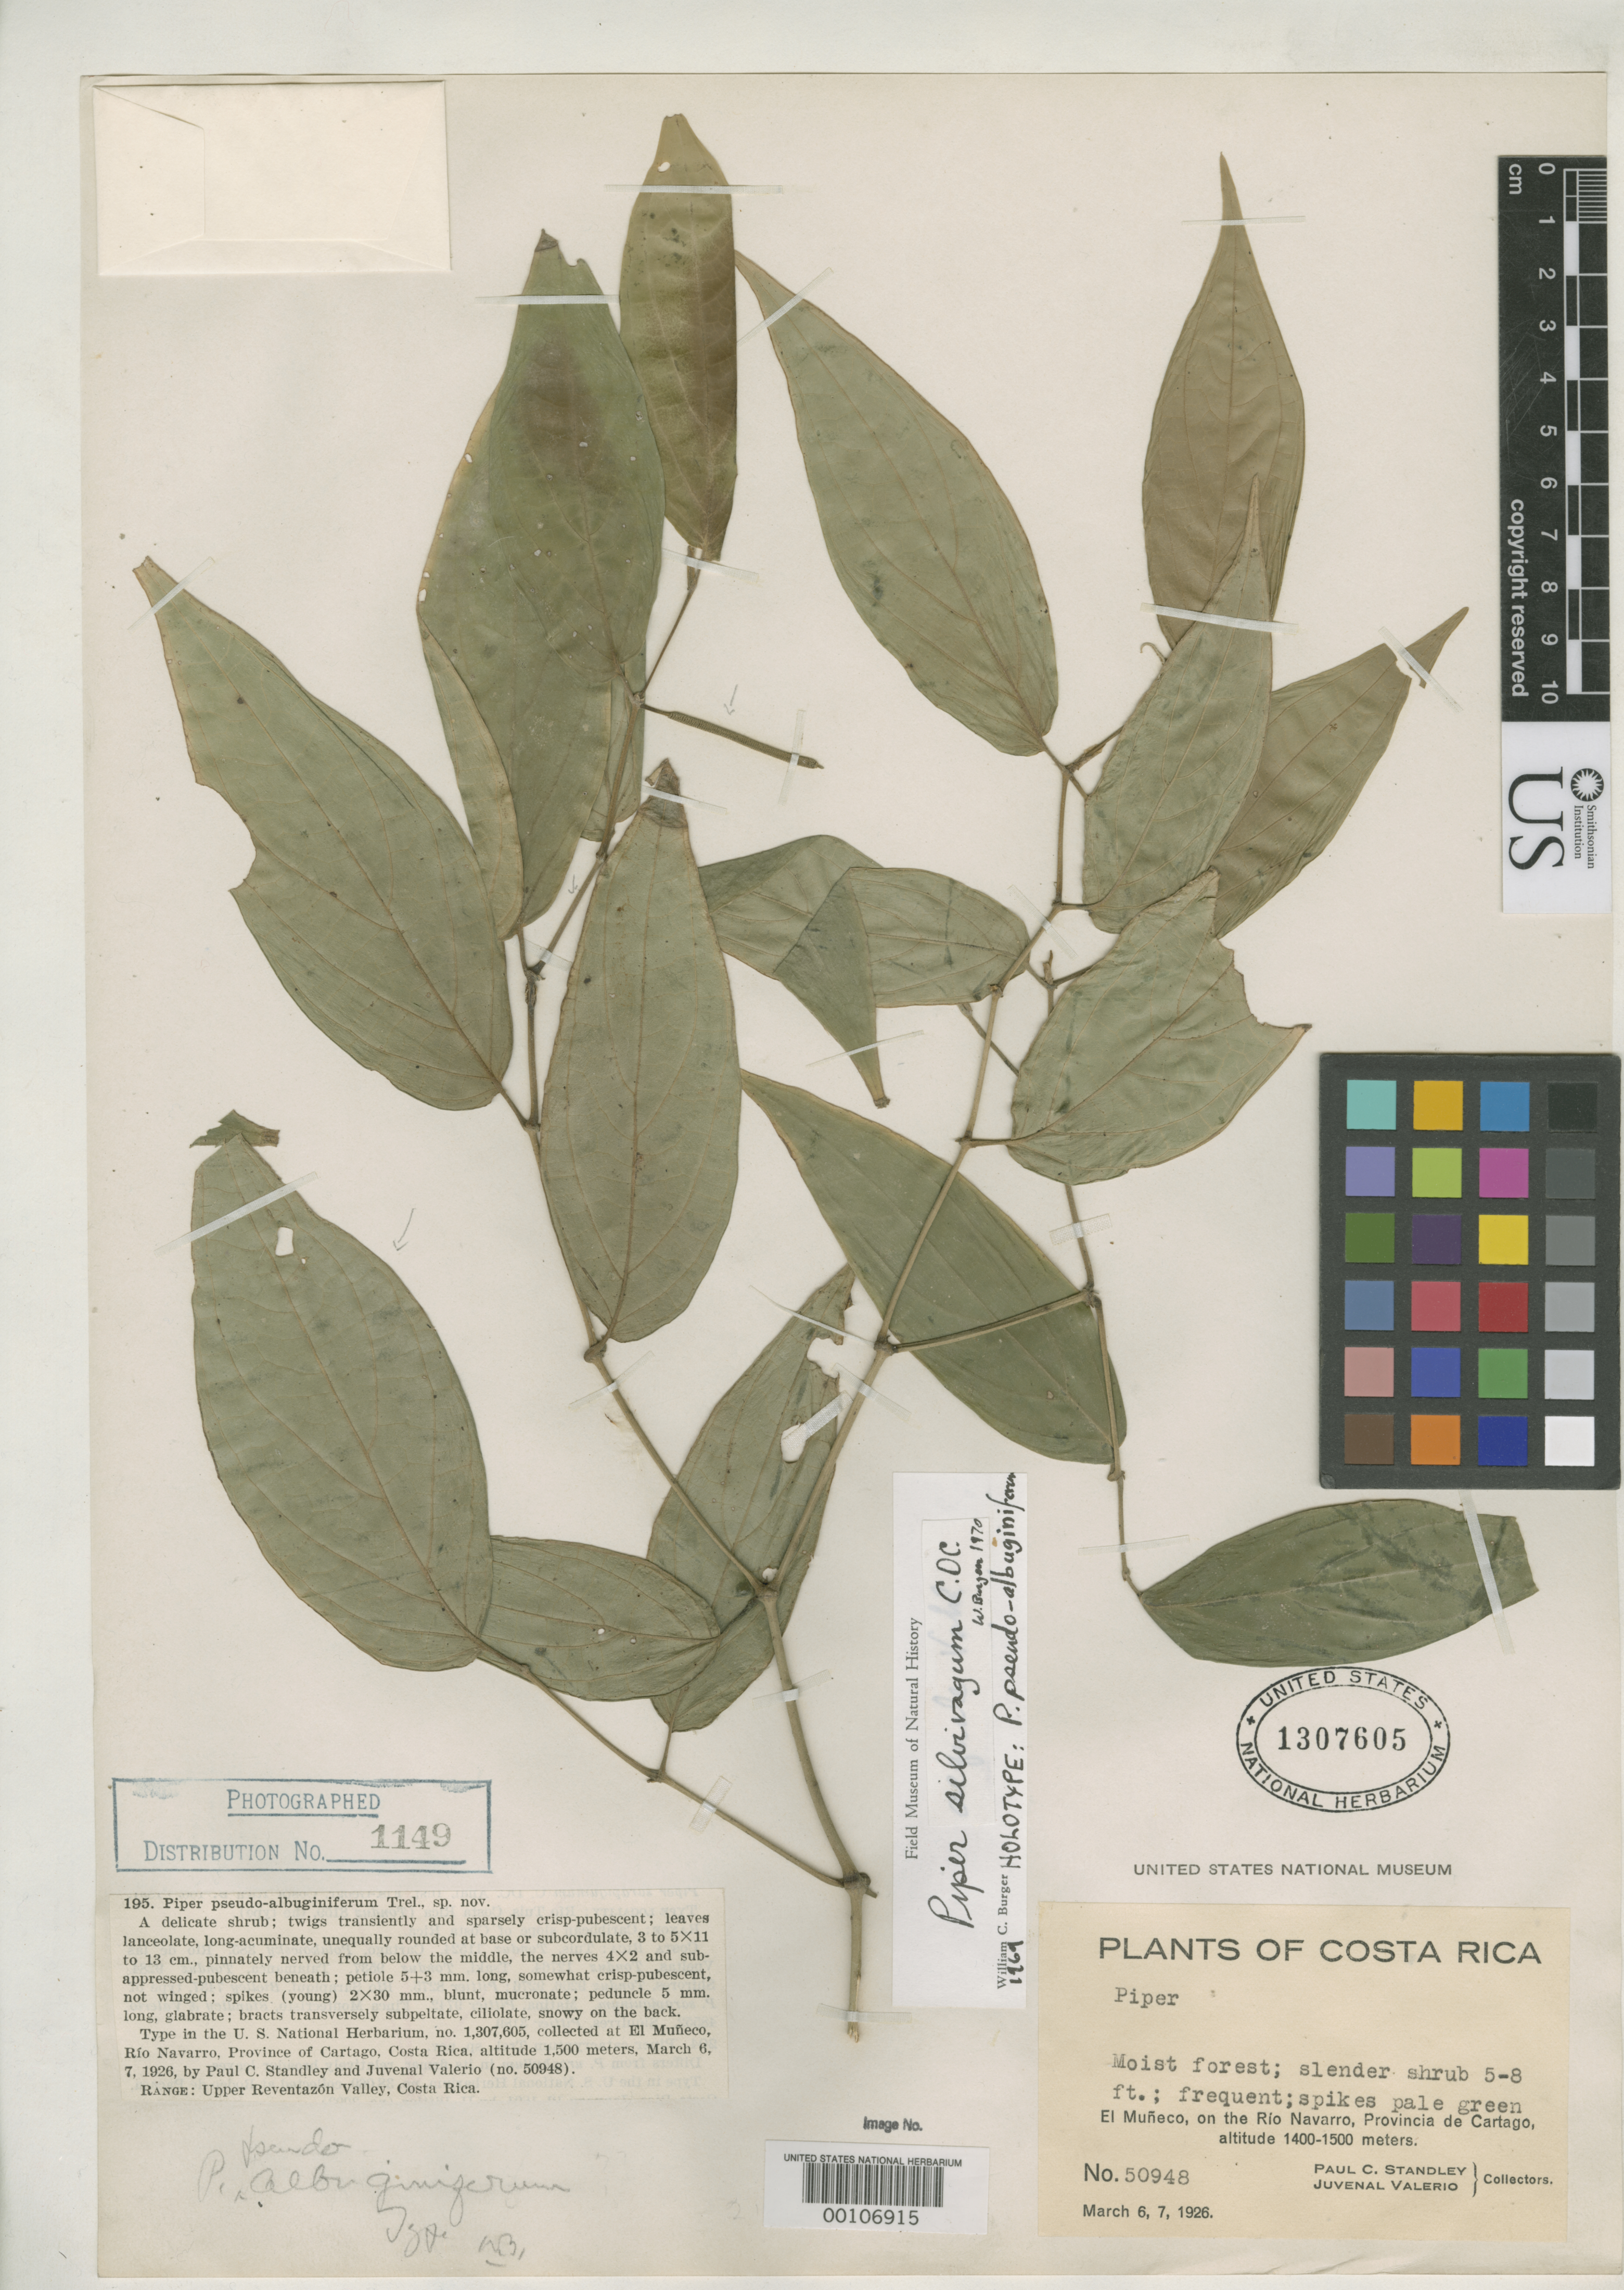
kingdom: Plantae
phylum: Tracheophyta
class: Magnoliopsida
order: Piperales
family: Piperaceae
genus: Piper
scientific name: Piper pseudoalbuginiferum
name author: Trel.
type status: Holotype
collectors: P. C. Standley & J. Valerio R.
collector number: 50948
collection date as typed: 06 Mar 1926 to 07 Mar 1926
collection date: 1926-03-06/1926-03-07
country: Costa Rica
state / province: Cartago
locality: El Muneco, on Rio Navarro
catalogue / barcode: US 1307605